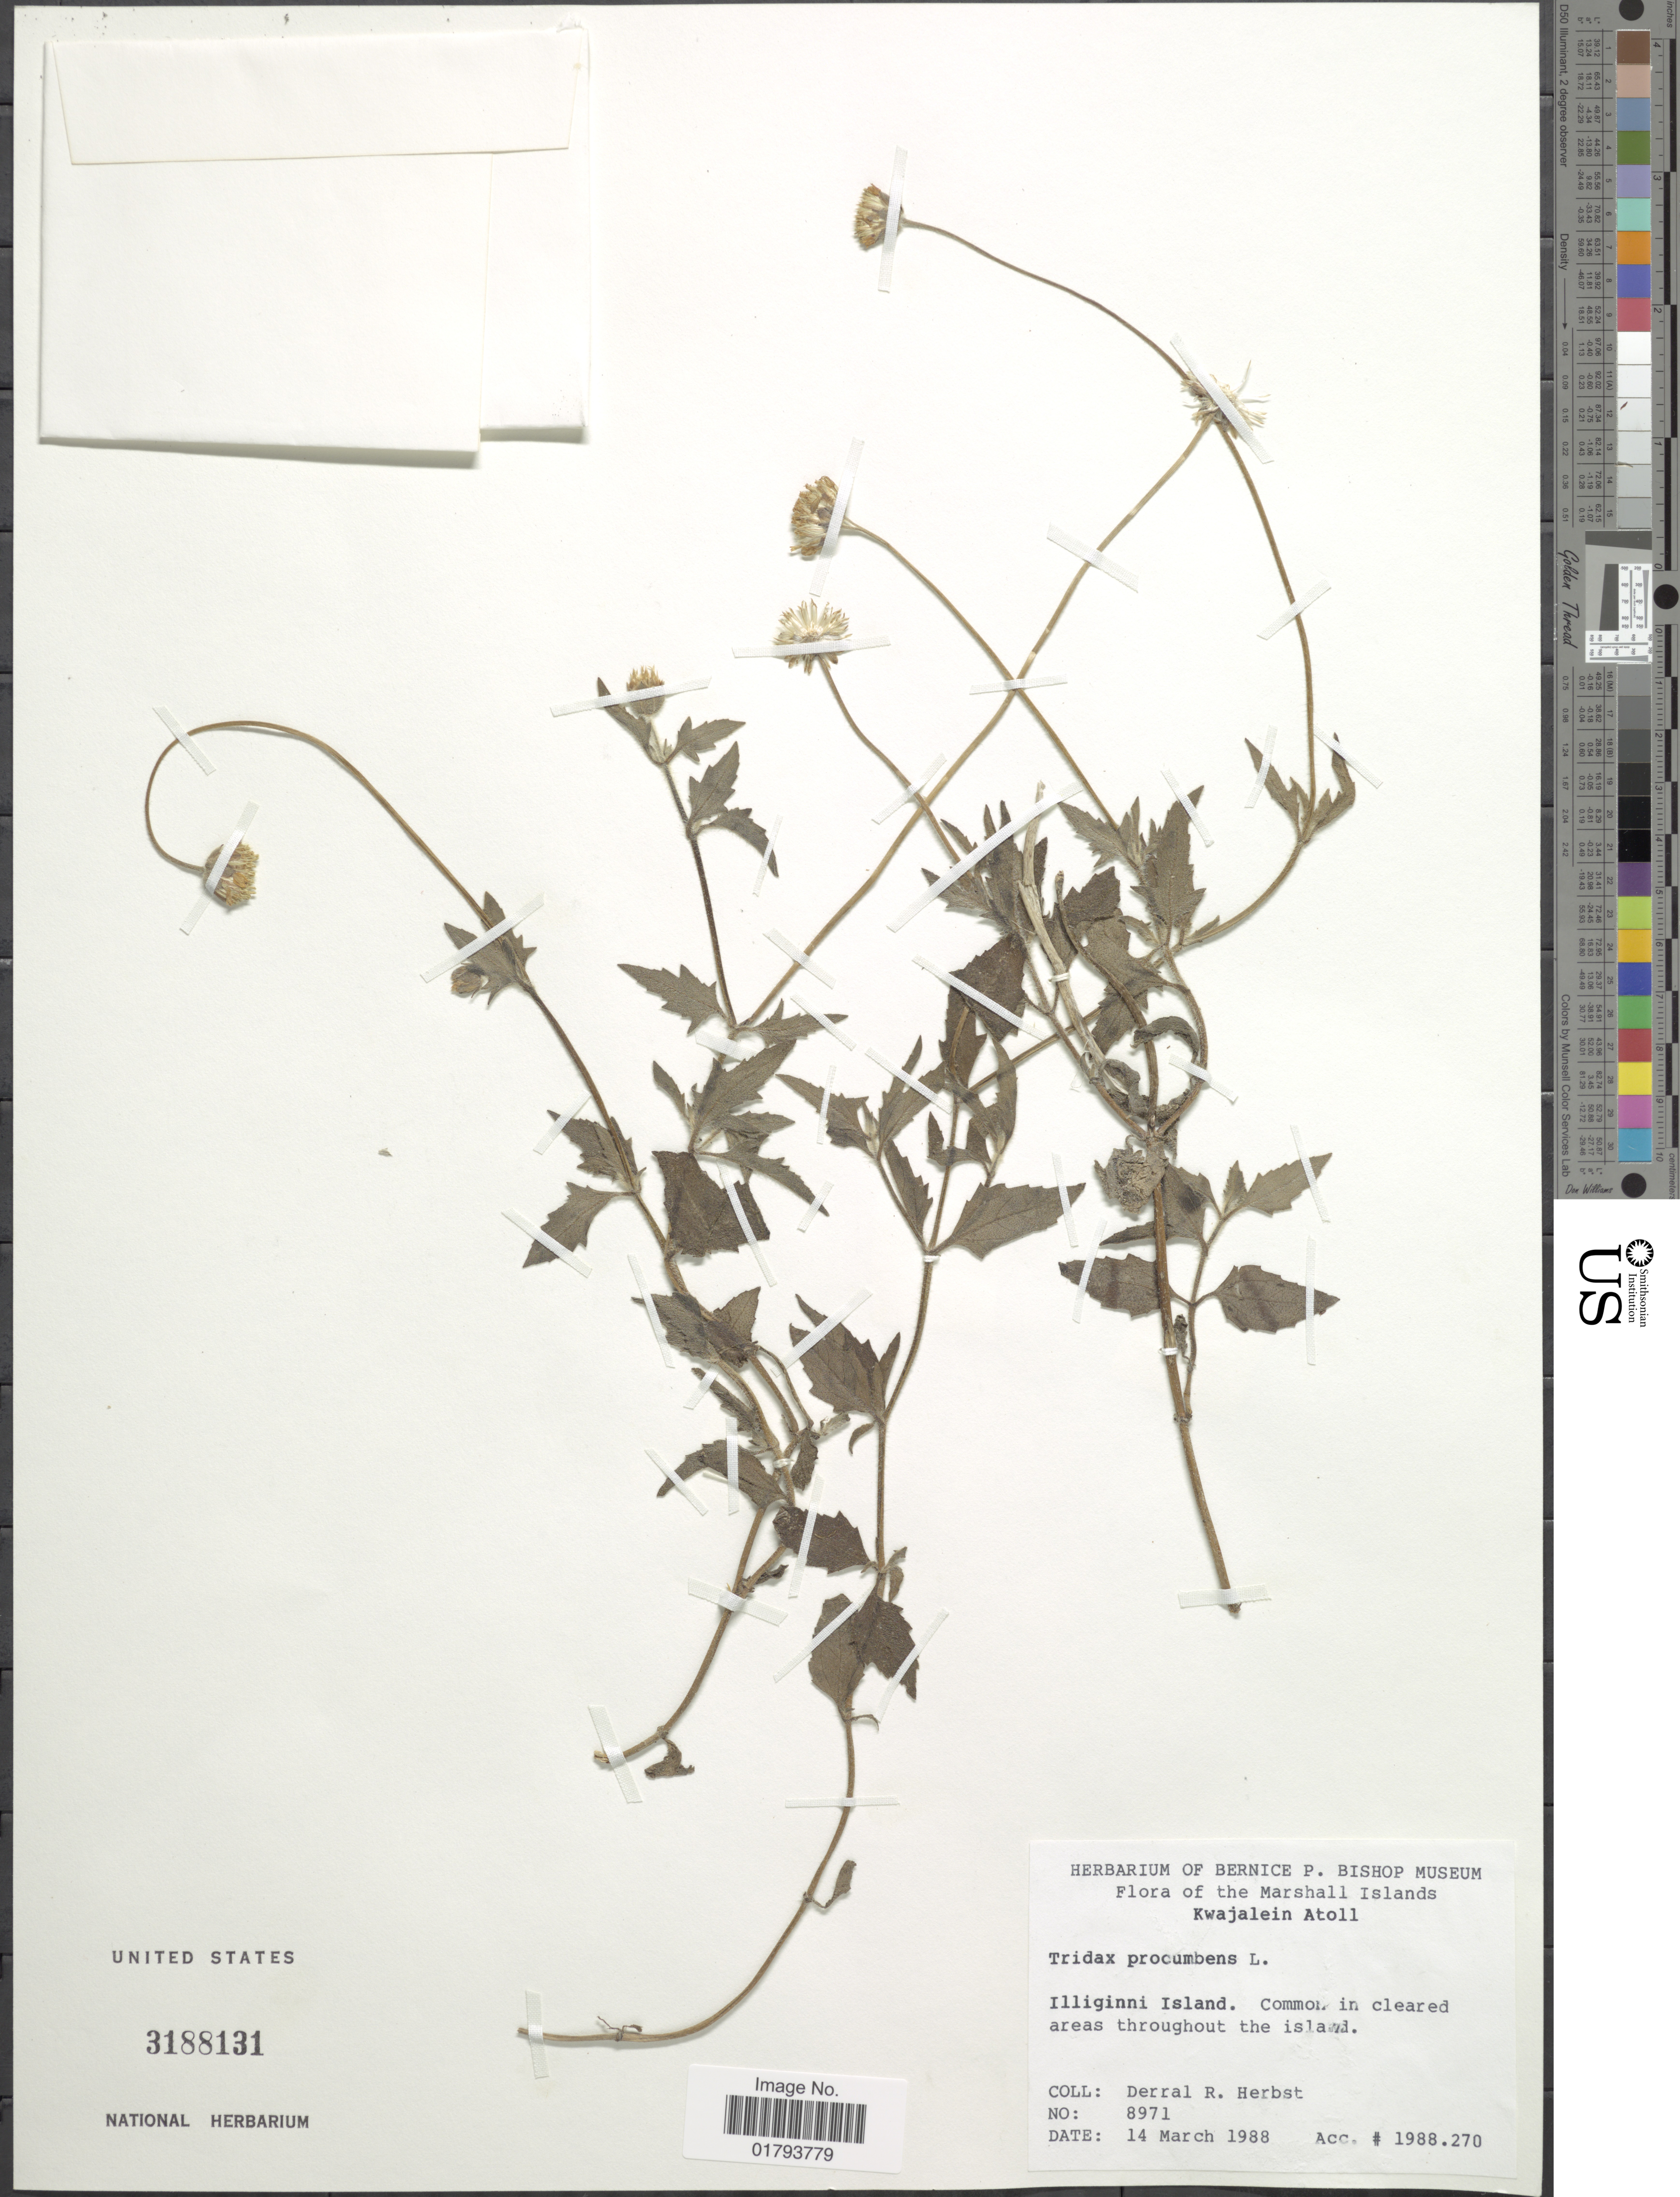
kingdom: Plantae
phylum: Tracheophyta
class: Magnoliopsida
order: Asterales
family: Asteraceae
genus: Tridax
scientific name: Tridax procumbens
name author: L.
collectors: D. R. Herbst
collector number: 8971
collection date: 1988-03-14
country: Marshall Islands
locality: Kwajalein Atoll, Illiginni Island. Common in cleared areas throughout the island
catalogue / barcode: US 3188131